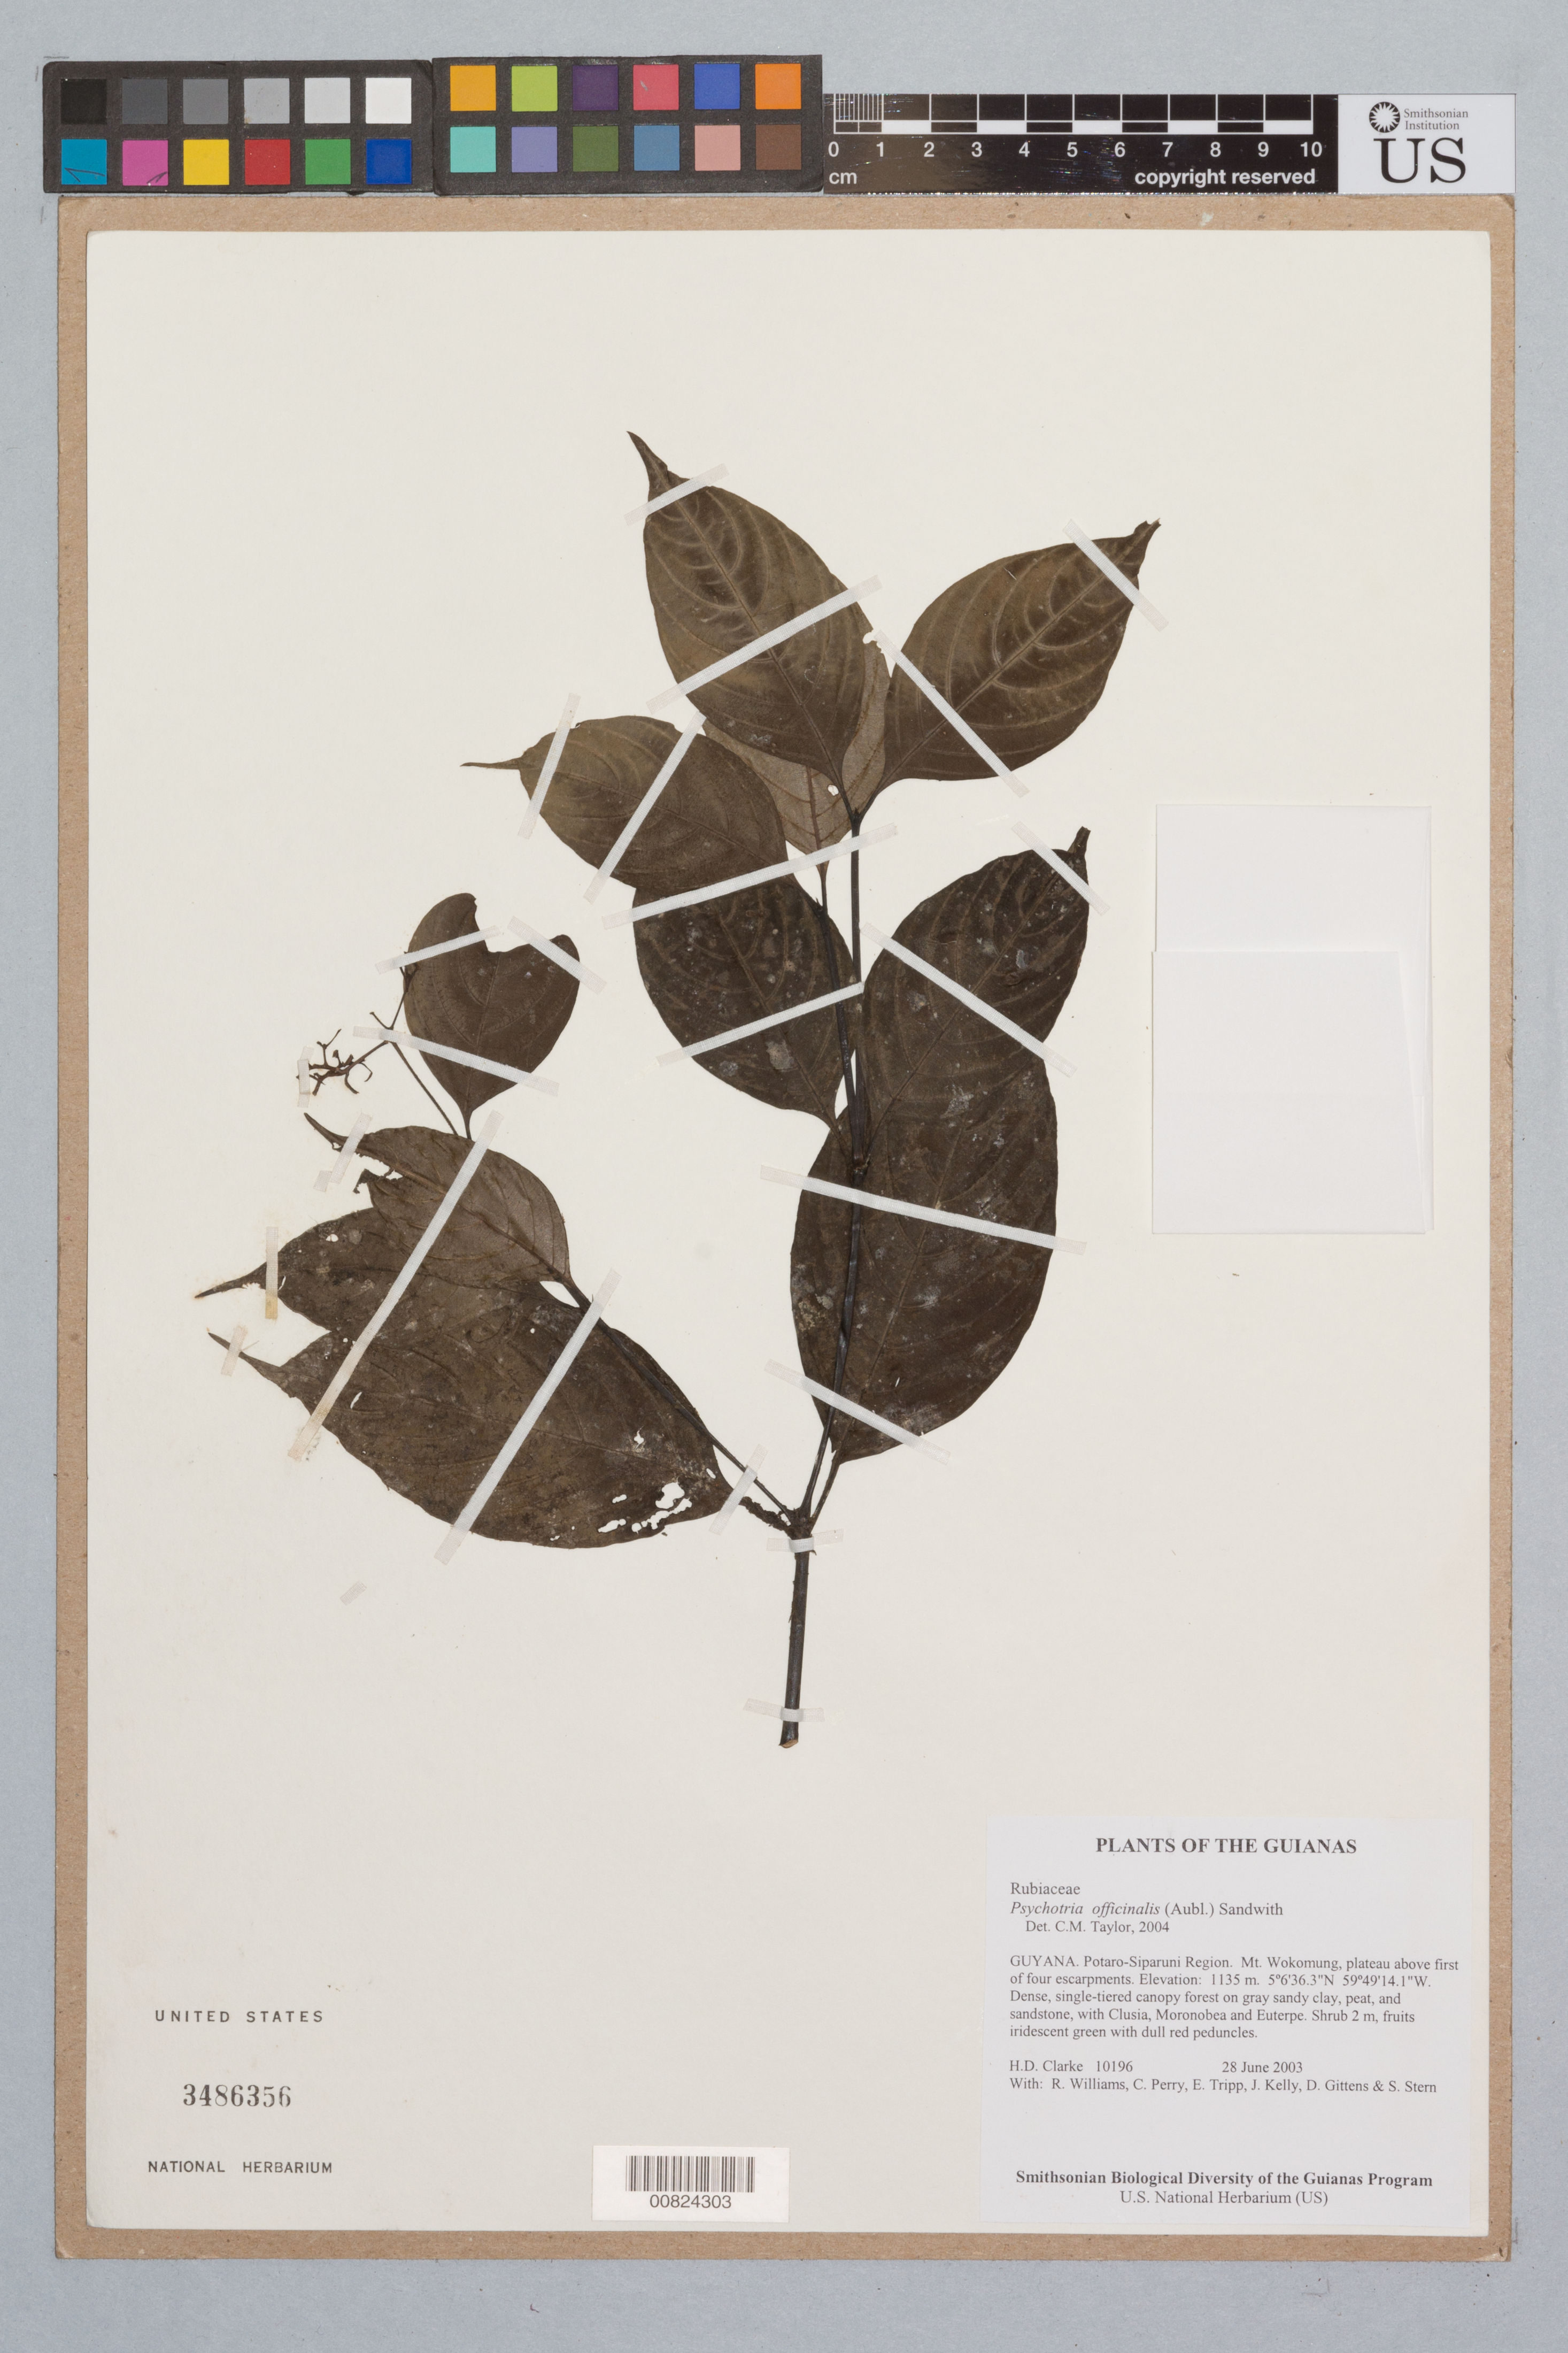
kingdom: Plantae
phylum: Tracheophyta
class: Magnoliopsida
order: Gentianales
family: Rubiaceae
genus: Palicourea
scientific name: Palicourea tenerior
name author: (Cham.) Delprete & J.H. Kirkbr.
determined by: Kirkbride, J. H., Jr.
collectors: H. D. Clarke, R. Williams, C. Perry, E. Tripp, J. Kelly, D. Gittens & S. R. Stern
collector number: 10196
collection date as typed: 28 June 2003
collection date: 2003-06-28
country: Guyana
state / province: Potaro-Siparuni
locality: Mt. Wokomung, plateau above first of four escarpments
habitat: Dense, single-tiered canopy forest on gray sandy clay, peat, and sandstone, with Clusia, Moronobea and Euterpe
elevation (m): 1135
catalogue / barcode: US 3486356